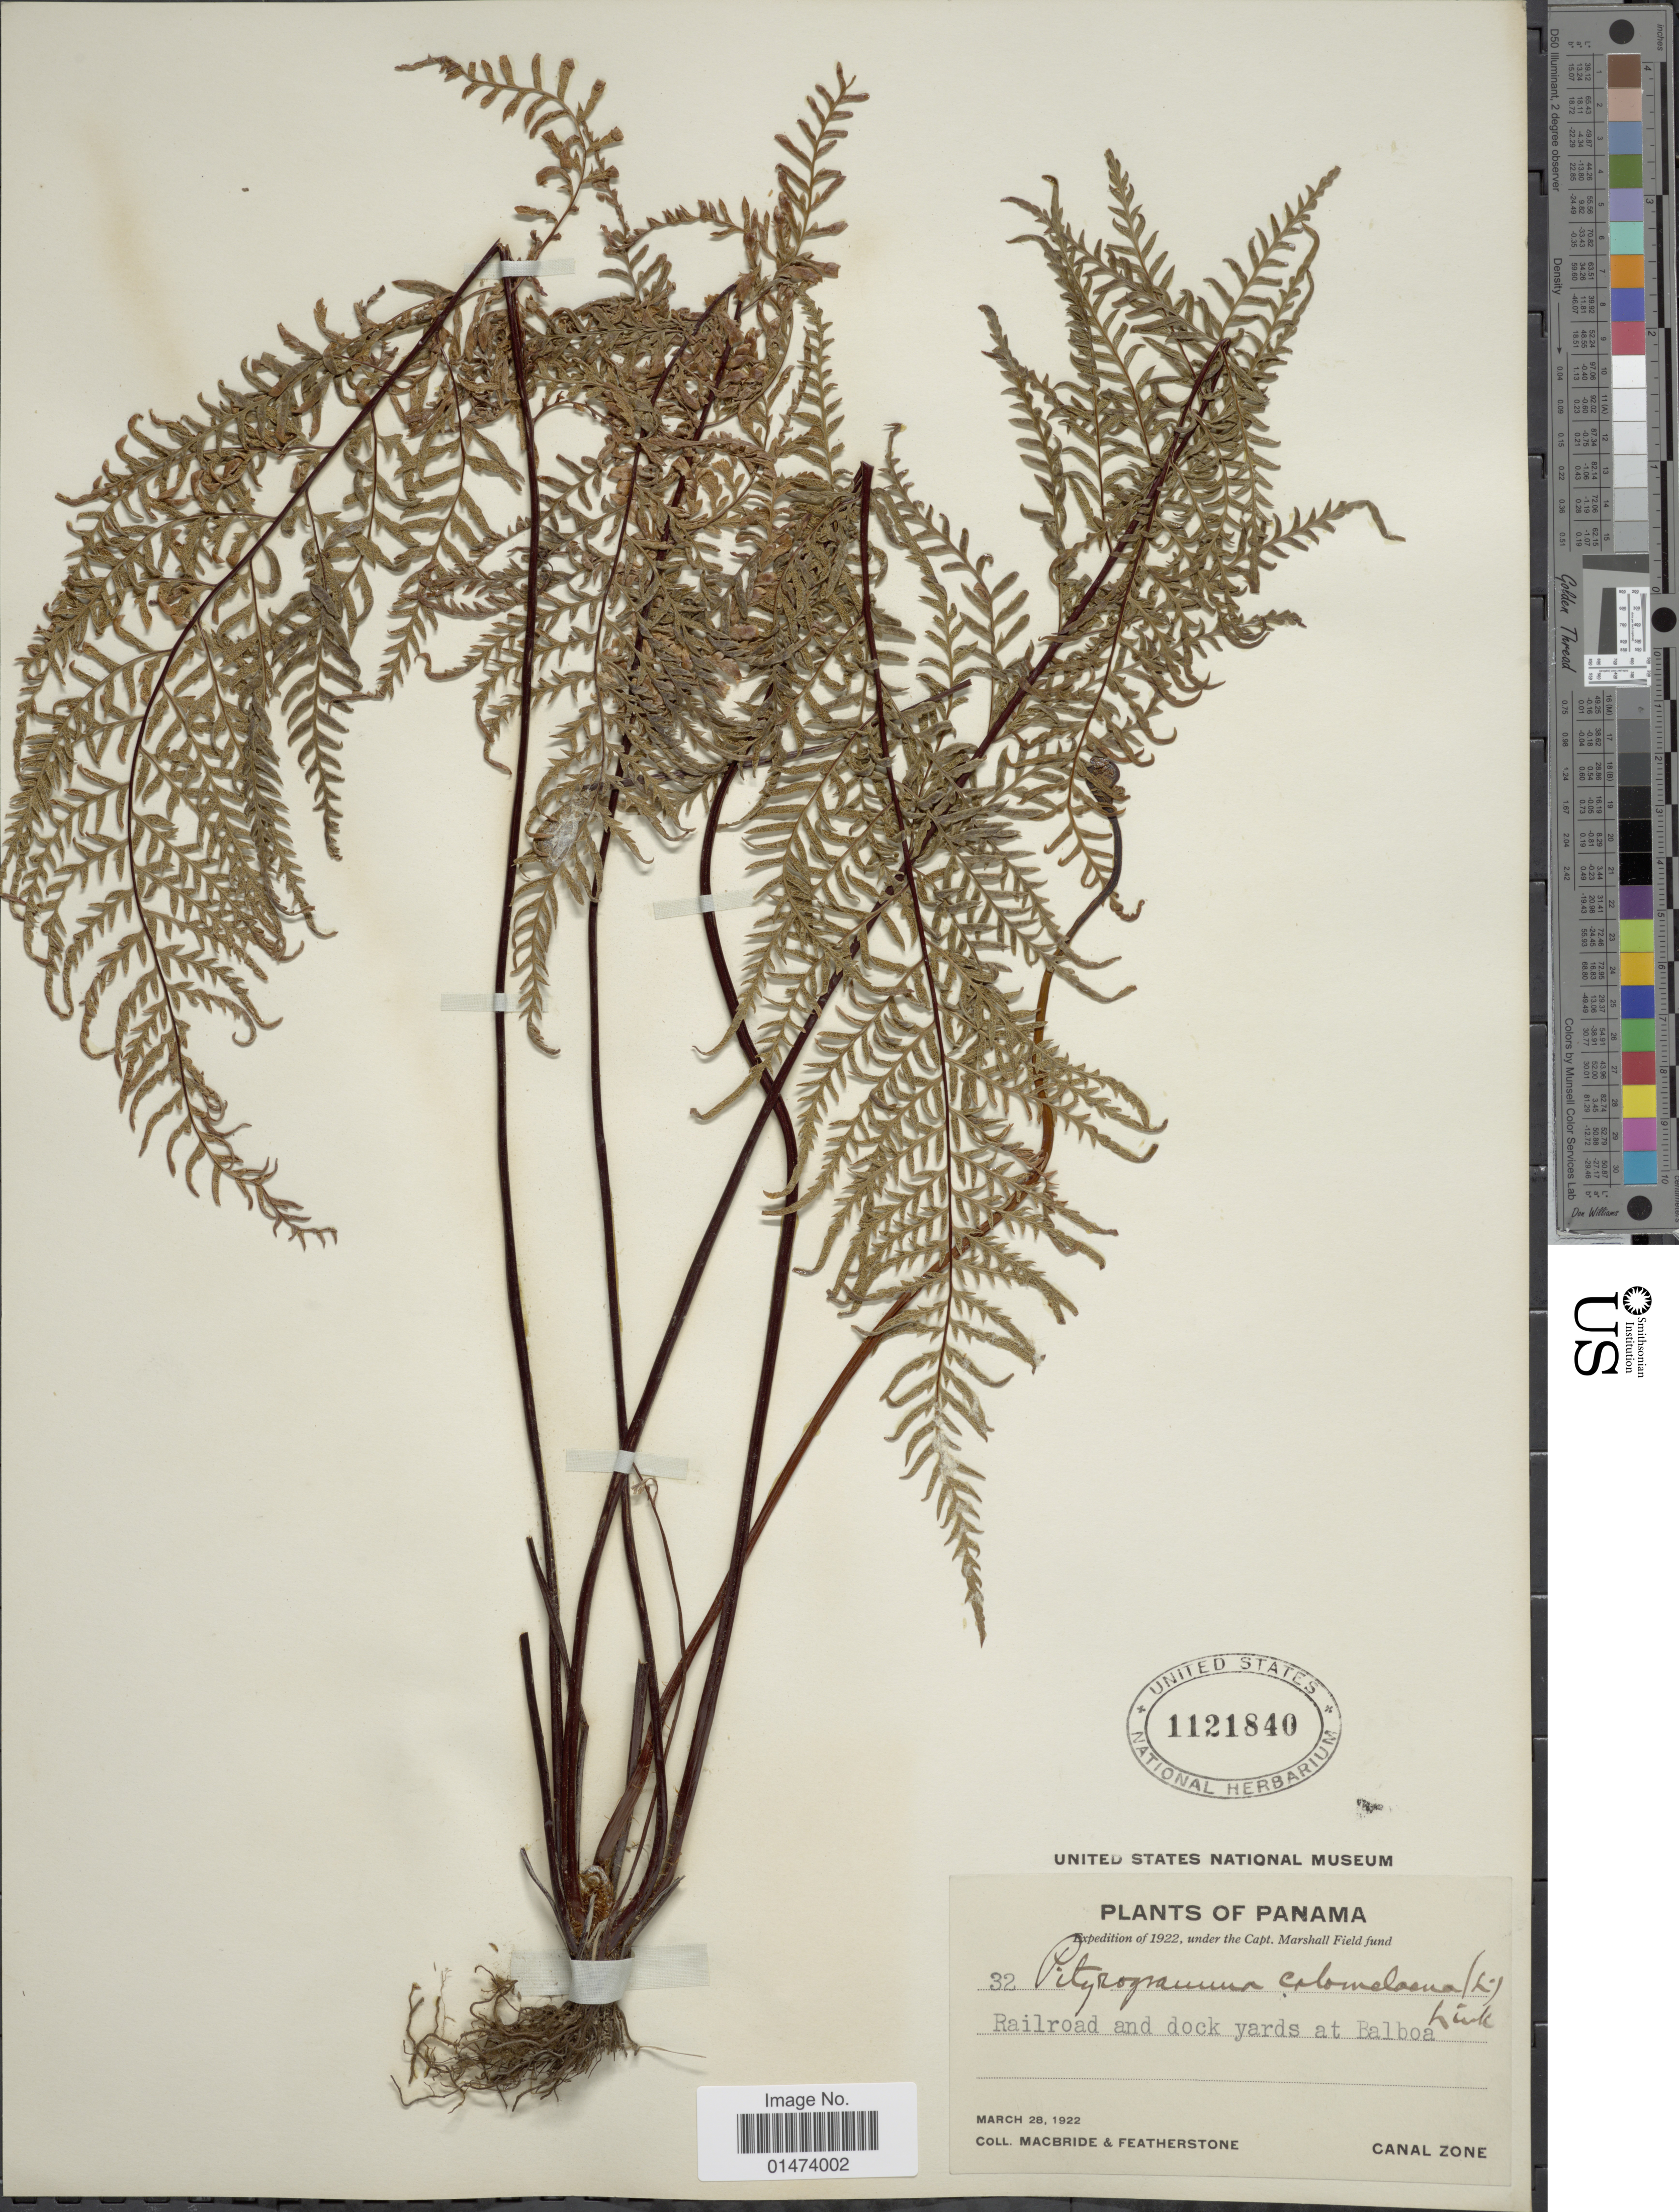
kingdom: Plantae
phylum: Tracheophyta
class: Polypodiopsida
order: Polypodiales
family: Pteridaceae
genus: Pityrogramma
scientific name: Pityrogramma calomelanos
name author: (L.) Link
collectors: Macbride, -- & -. Featherstone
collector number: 32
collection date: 1922-03-28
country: Panama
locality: Railroad and dock yards at Balboa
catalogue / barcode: US 1121840